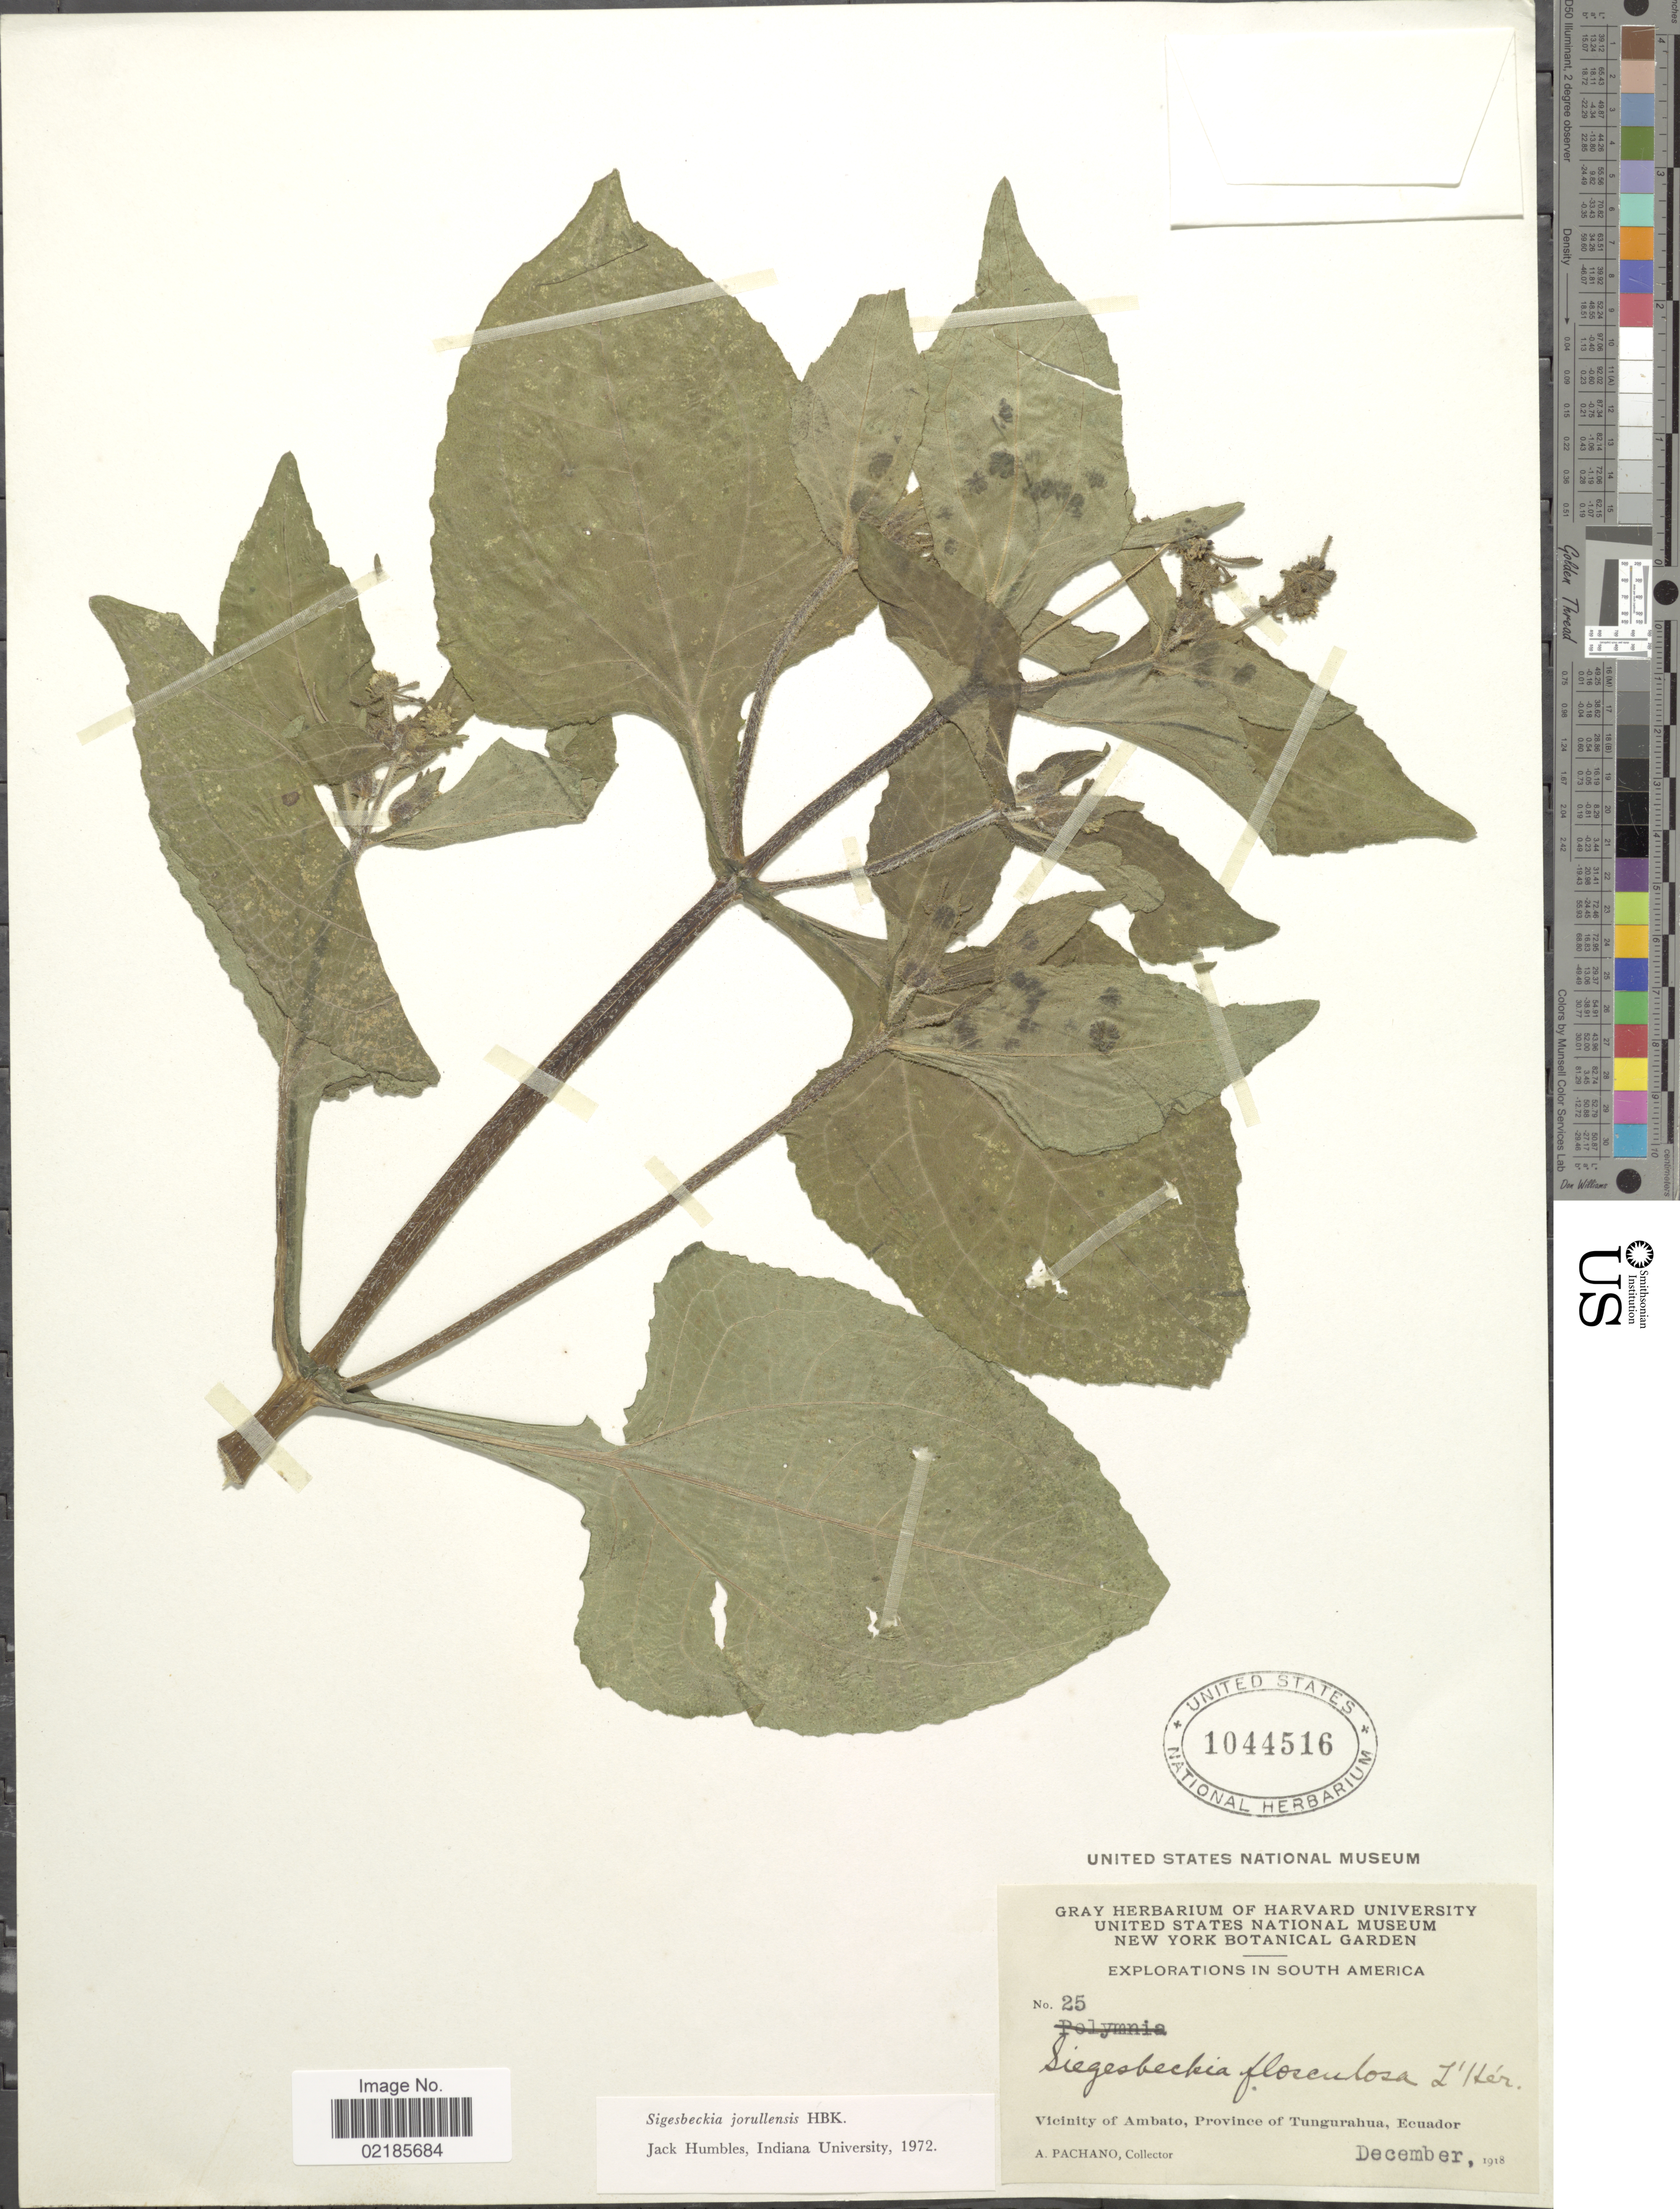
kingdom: Plantae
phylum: Tracheophyta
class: Magnoliopsida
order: Asterales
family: Asteraceae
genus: Sigesbeckia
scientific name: Sigesbeckia jorullensis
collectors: A. Pachano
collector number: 25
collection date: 1918-12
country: Ecuador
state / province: Tungurahua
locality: South America, vicinity of Ambato, Province of Tungurahua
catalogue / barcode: US 1044516